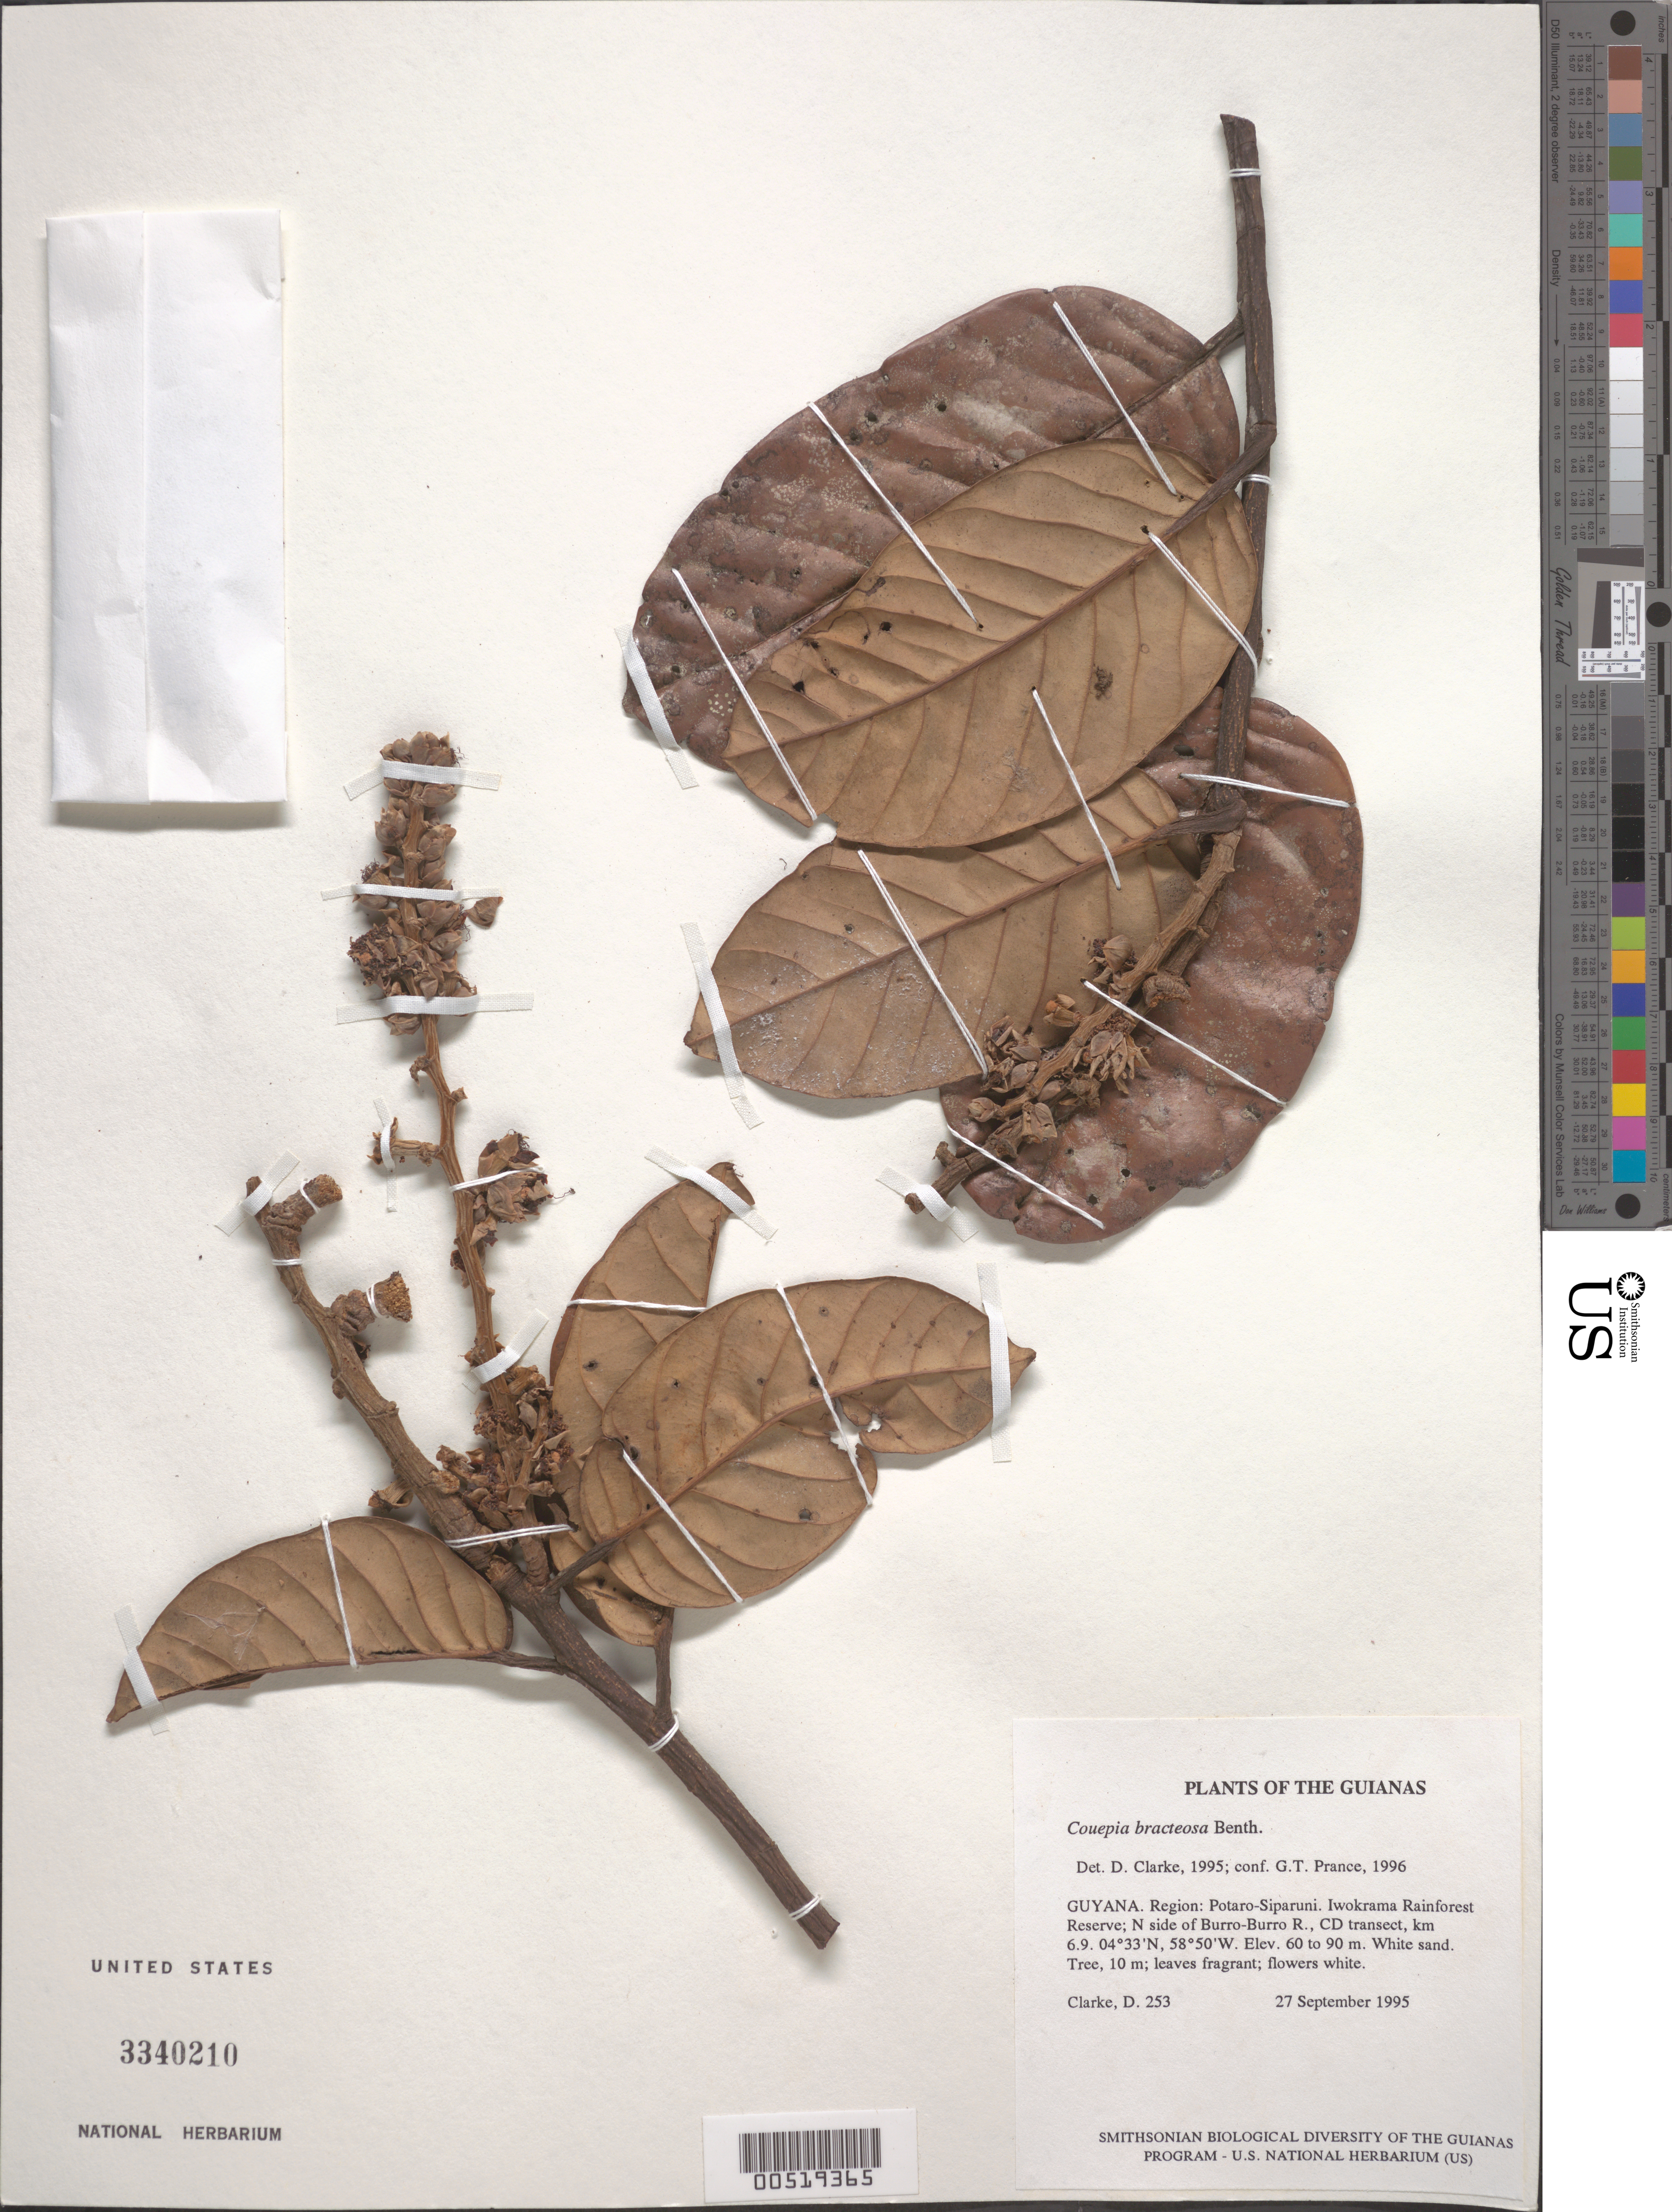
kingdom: Plantae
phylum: Tracheophyta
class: Magnoliopsida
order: Malpighiales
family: Chrysobalanaceae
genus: Couepia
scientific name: Couepia bracteosa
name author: Benth.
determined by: Prance, G. T.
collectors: H. D. Clarke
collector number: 253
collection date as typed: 27 September 1995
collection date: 1995-09-27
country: Guyana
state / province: Potaro-Siparuni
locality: Iwokrama Rainforest Reserve; N side of Burro-Burro R., CD transect, km 6.9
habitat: White sand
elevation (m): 60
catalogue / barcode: US 3340210